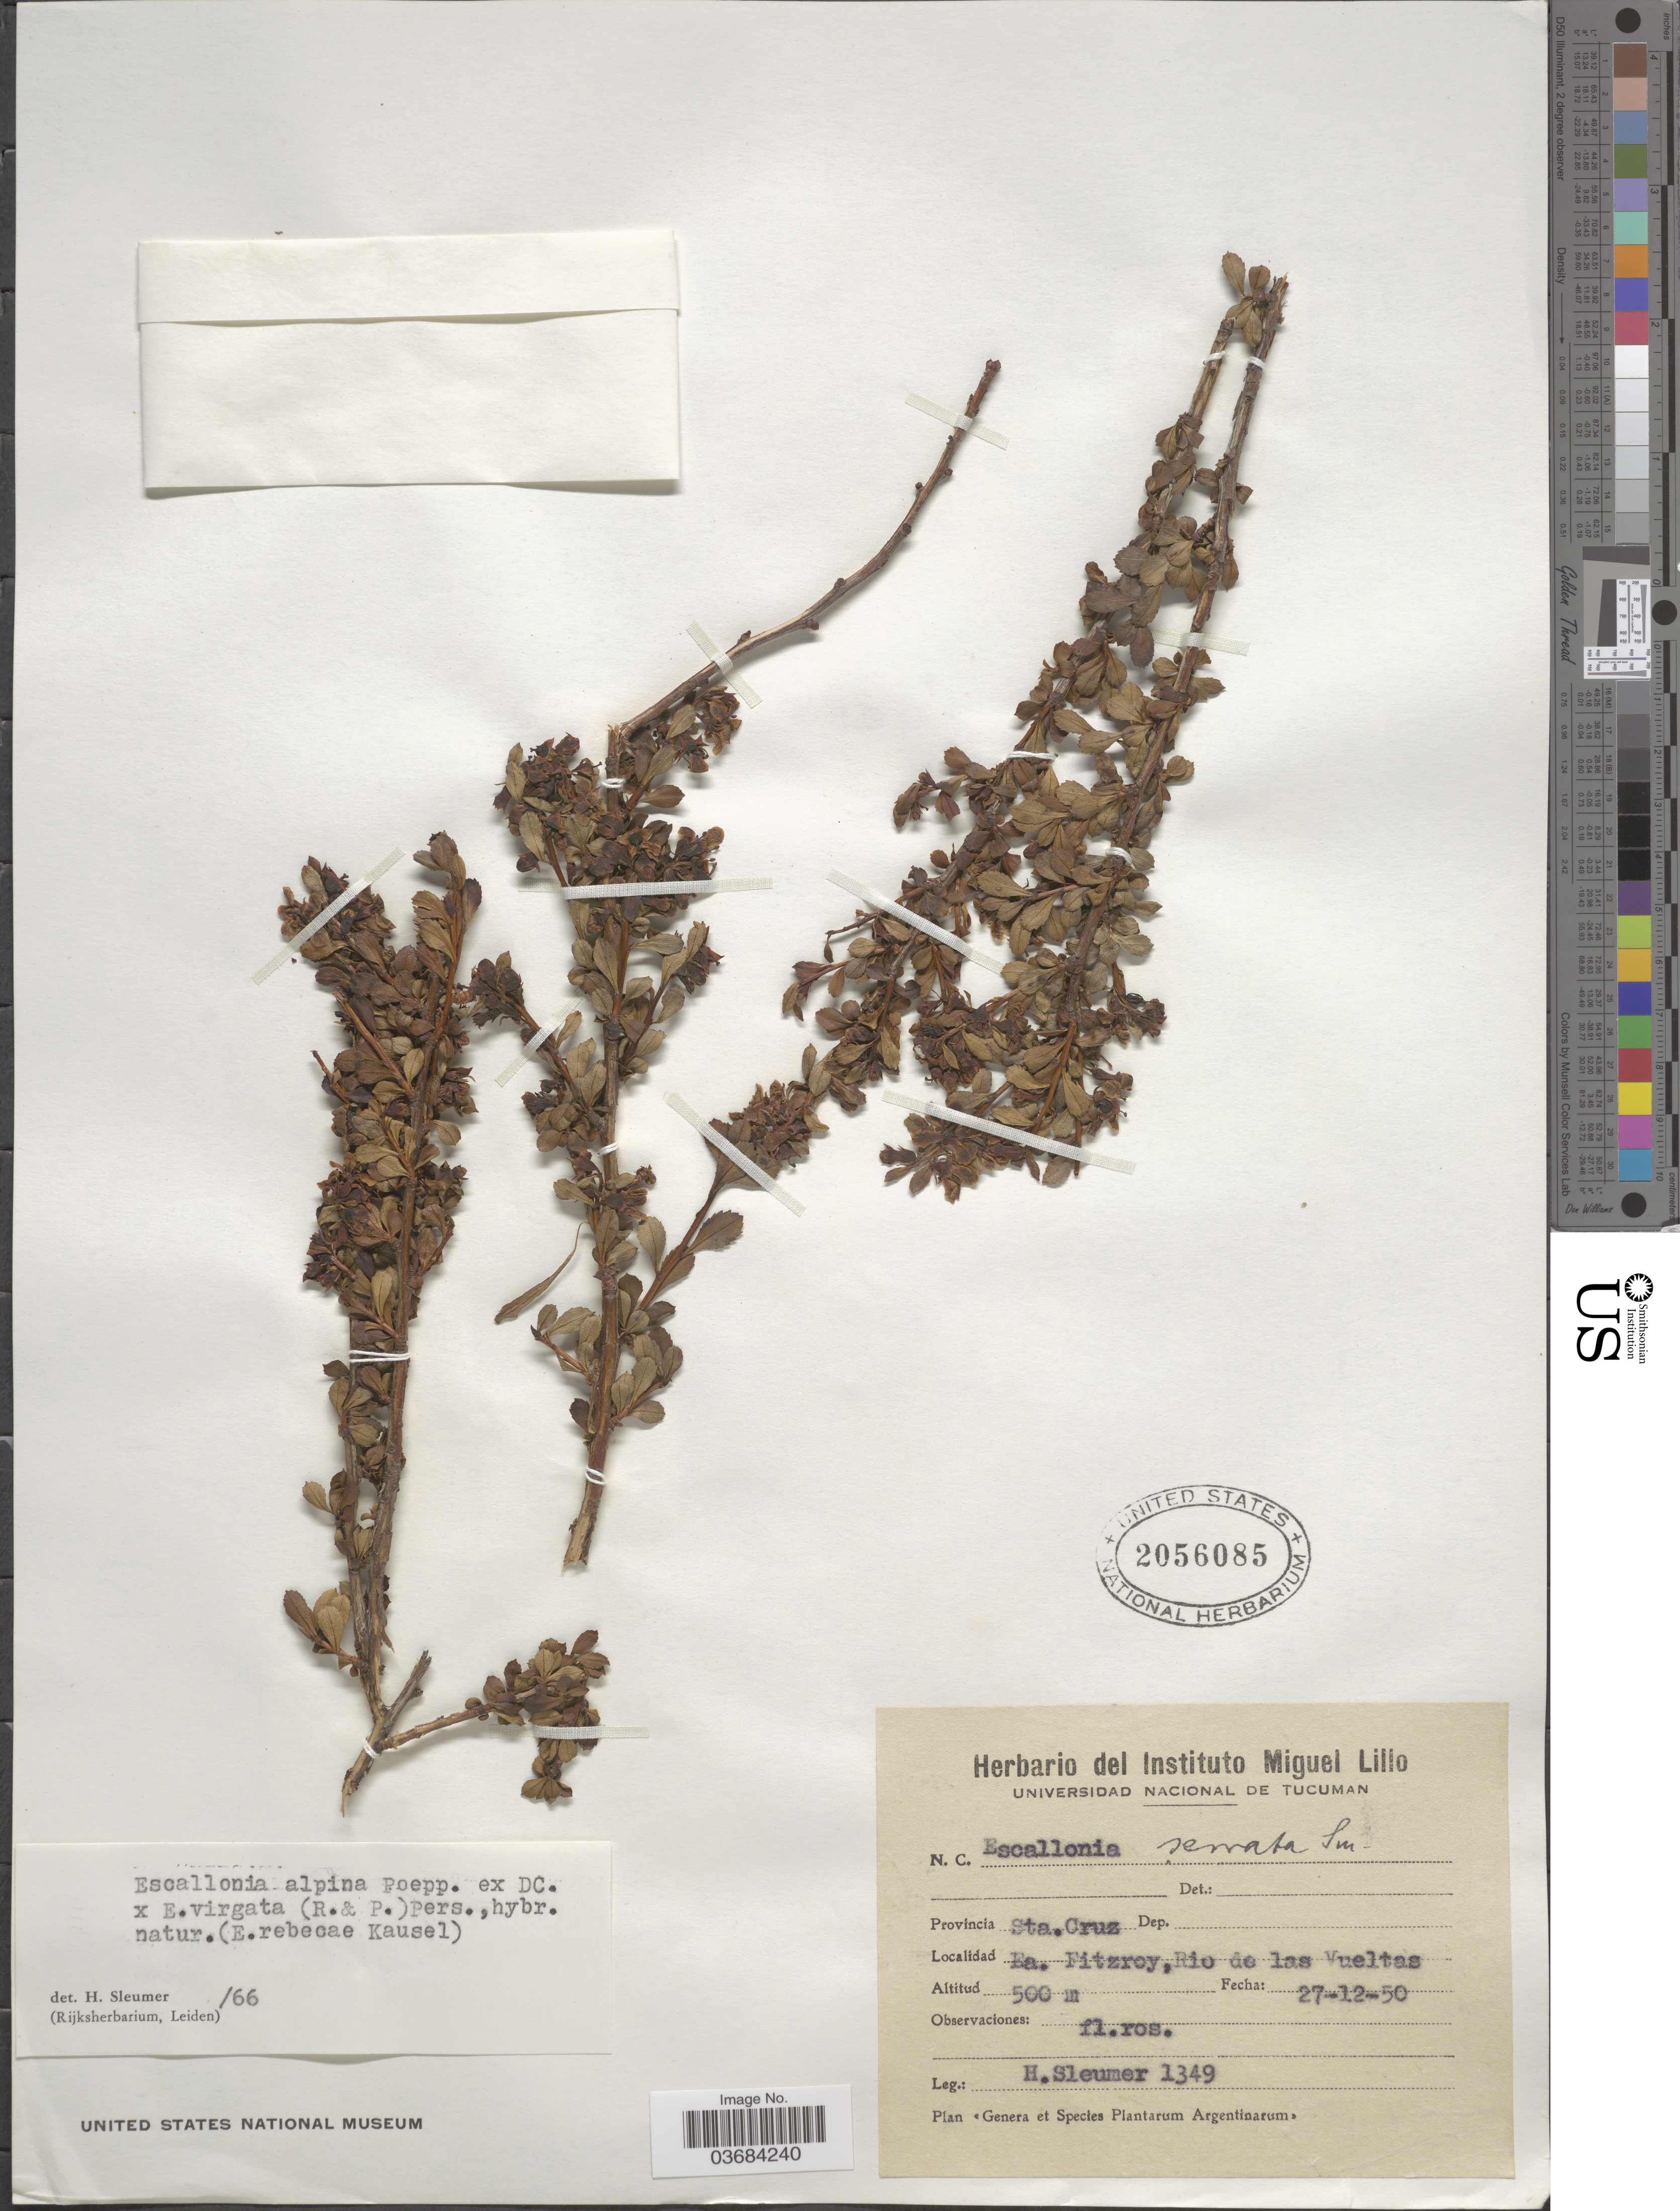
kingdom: Plantae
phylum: Tracheophyta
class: Magnoliopsida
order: Escalloniales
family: Escalloniaceae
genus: Escallonia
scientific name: Escallonia alpina var. alpina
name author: Poepp. ex DC.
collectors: H. O. Sleumer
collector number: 1349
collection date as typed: Transcribed d/m/y: 27/12/50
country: Argentina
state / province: Santa Cruz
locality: Ea. Fitzroy, Rio de las Vueltas.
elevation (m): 500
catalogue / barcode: US 2056085